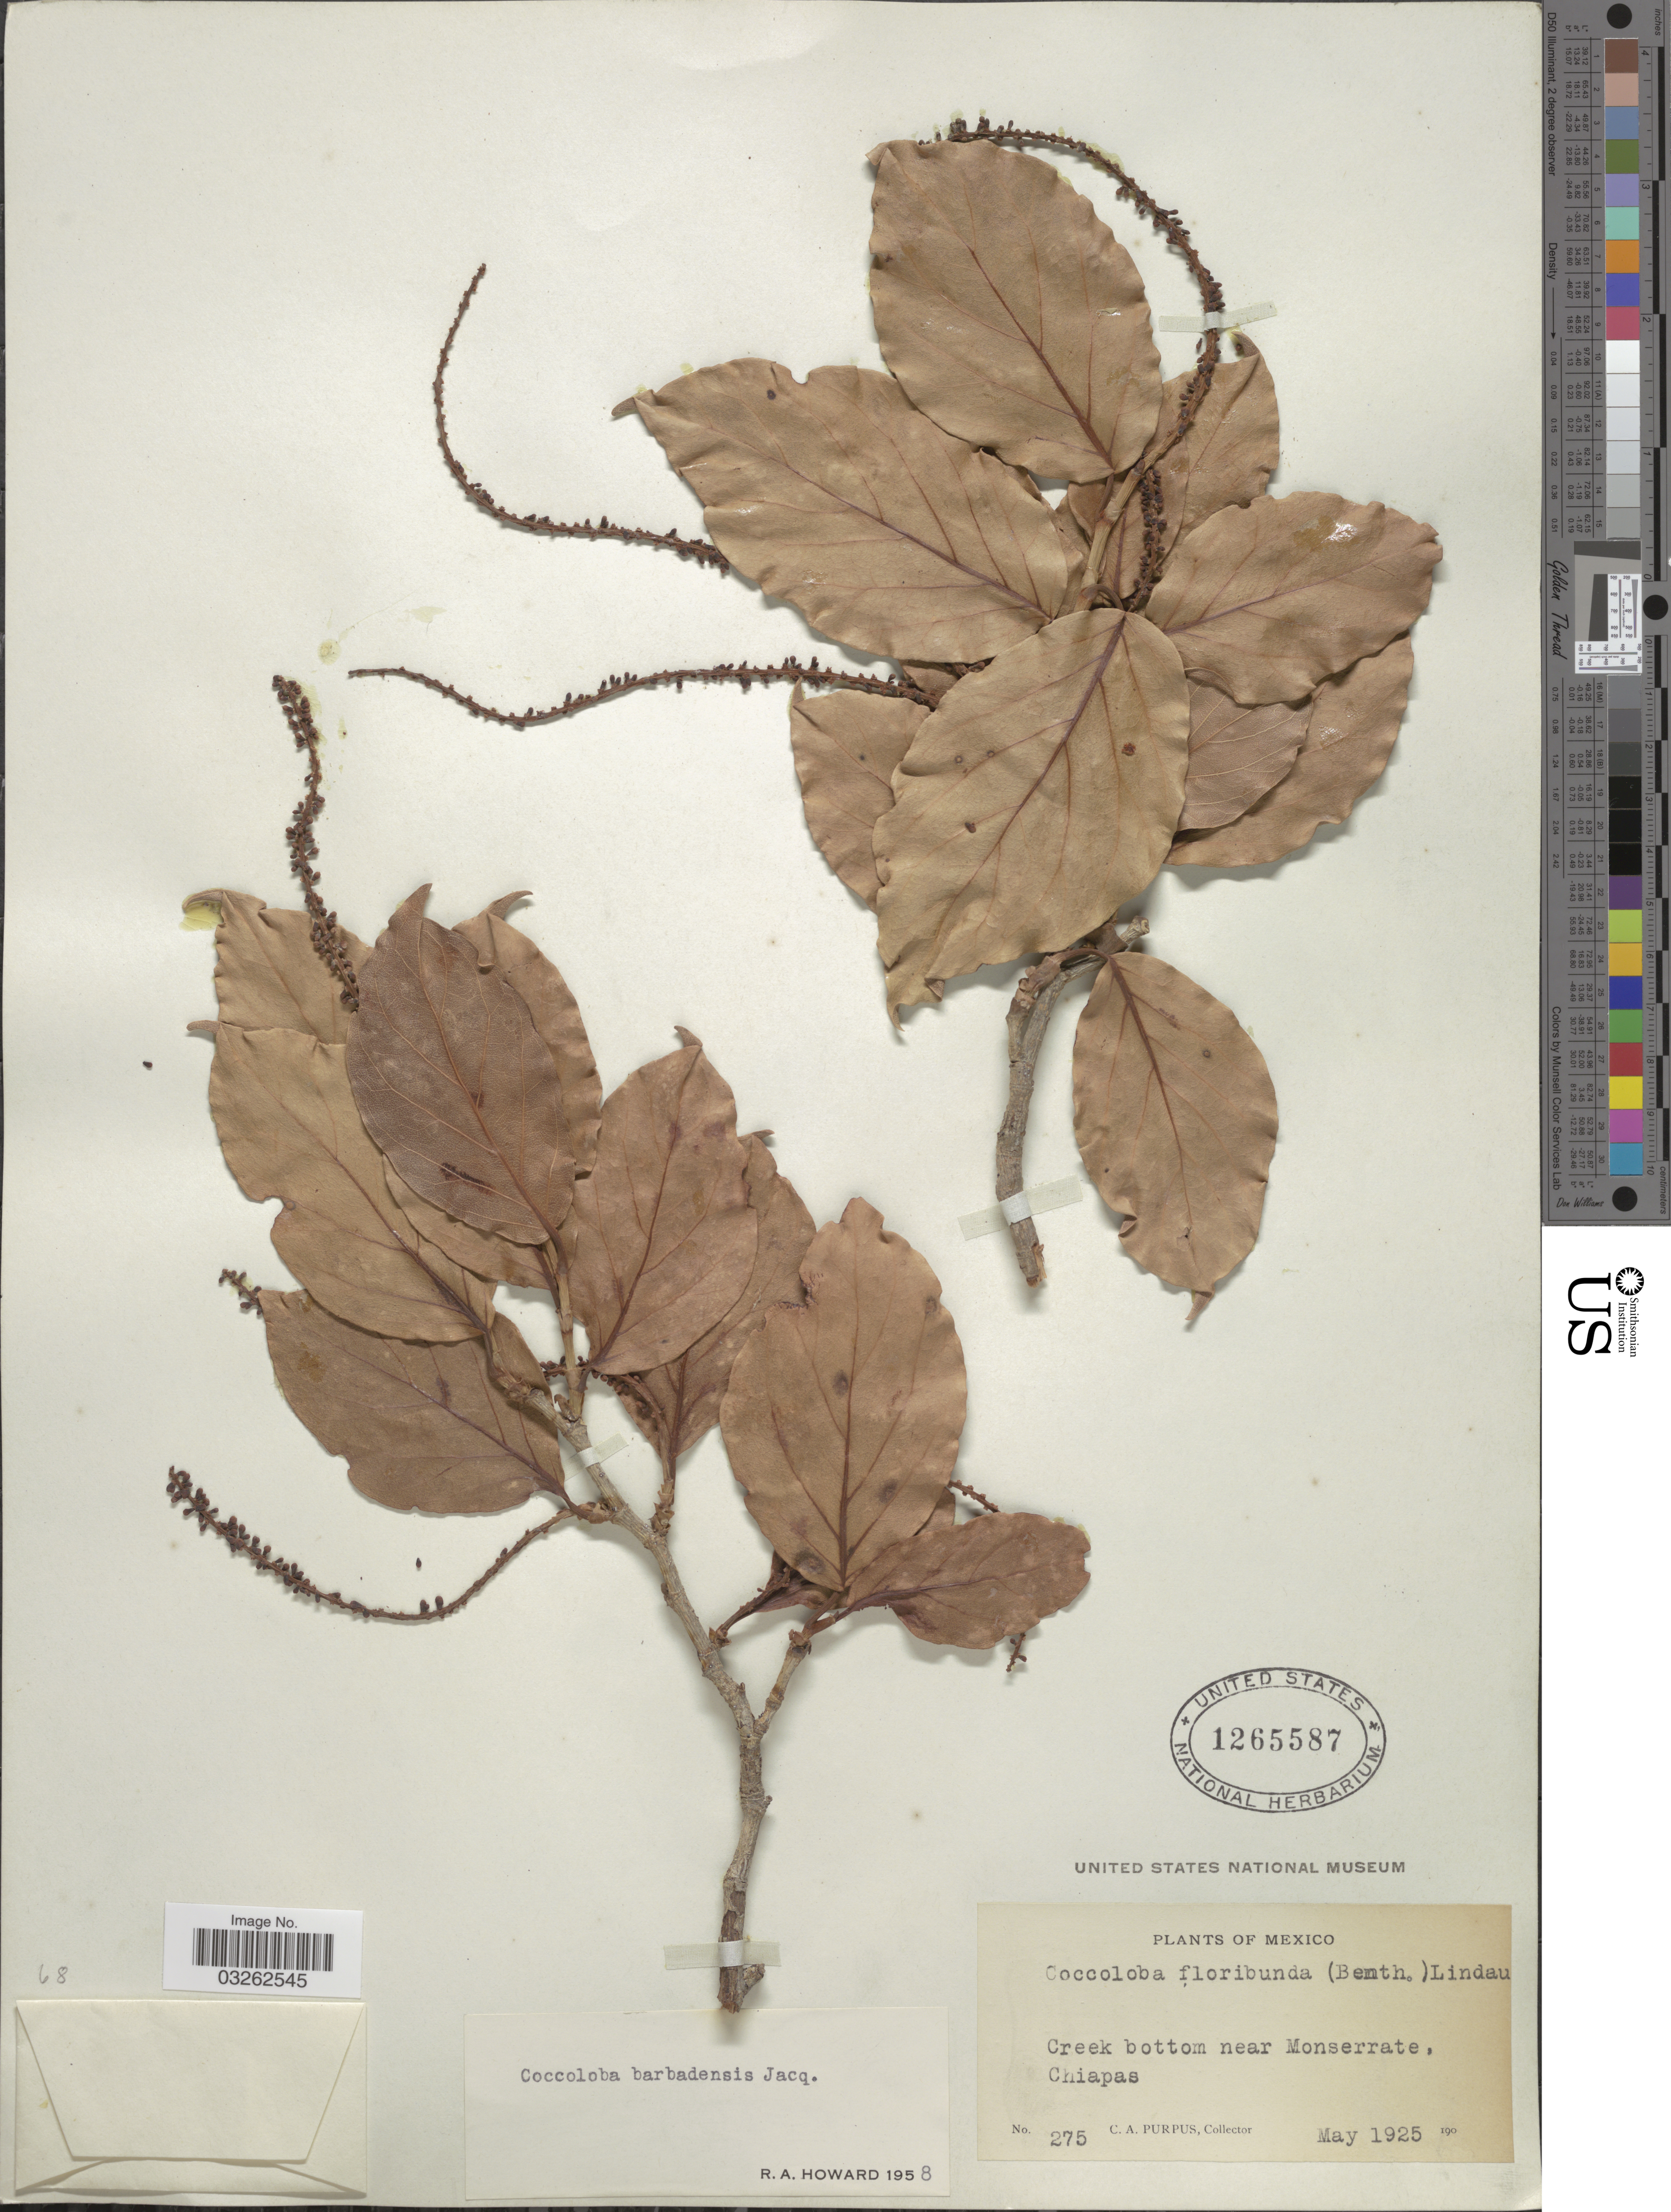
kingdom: Plantae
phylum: Tracheophyta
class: Magnoliopsida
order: Caryophyllales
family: Polygonaceae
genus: Coccoloba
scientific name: Coccoloba barbadensis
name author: Jacq.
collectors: C. A. Purpus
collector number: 275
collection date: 1925-05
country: Mexico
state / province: Chiapas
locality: Creek bottom near Monserrate.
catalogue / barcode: US 1265587